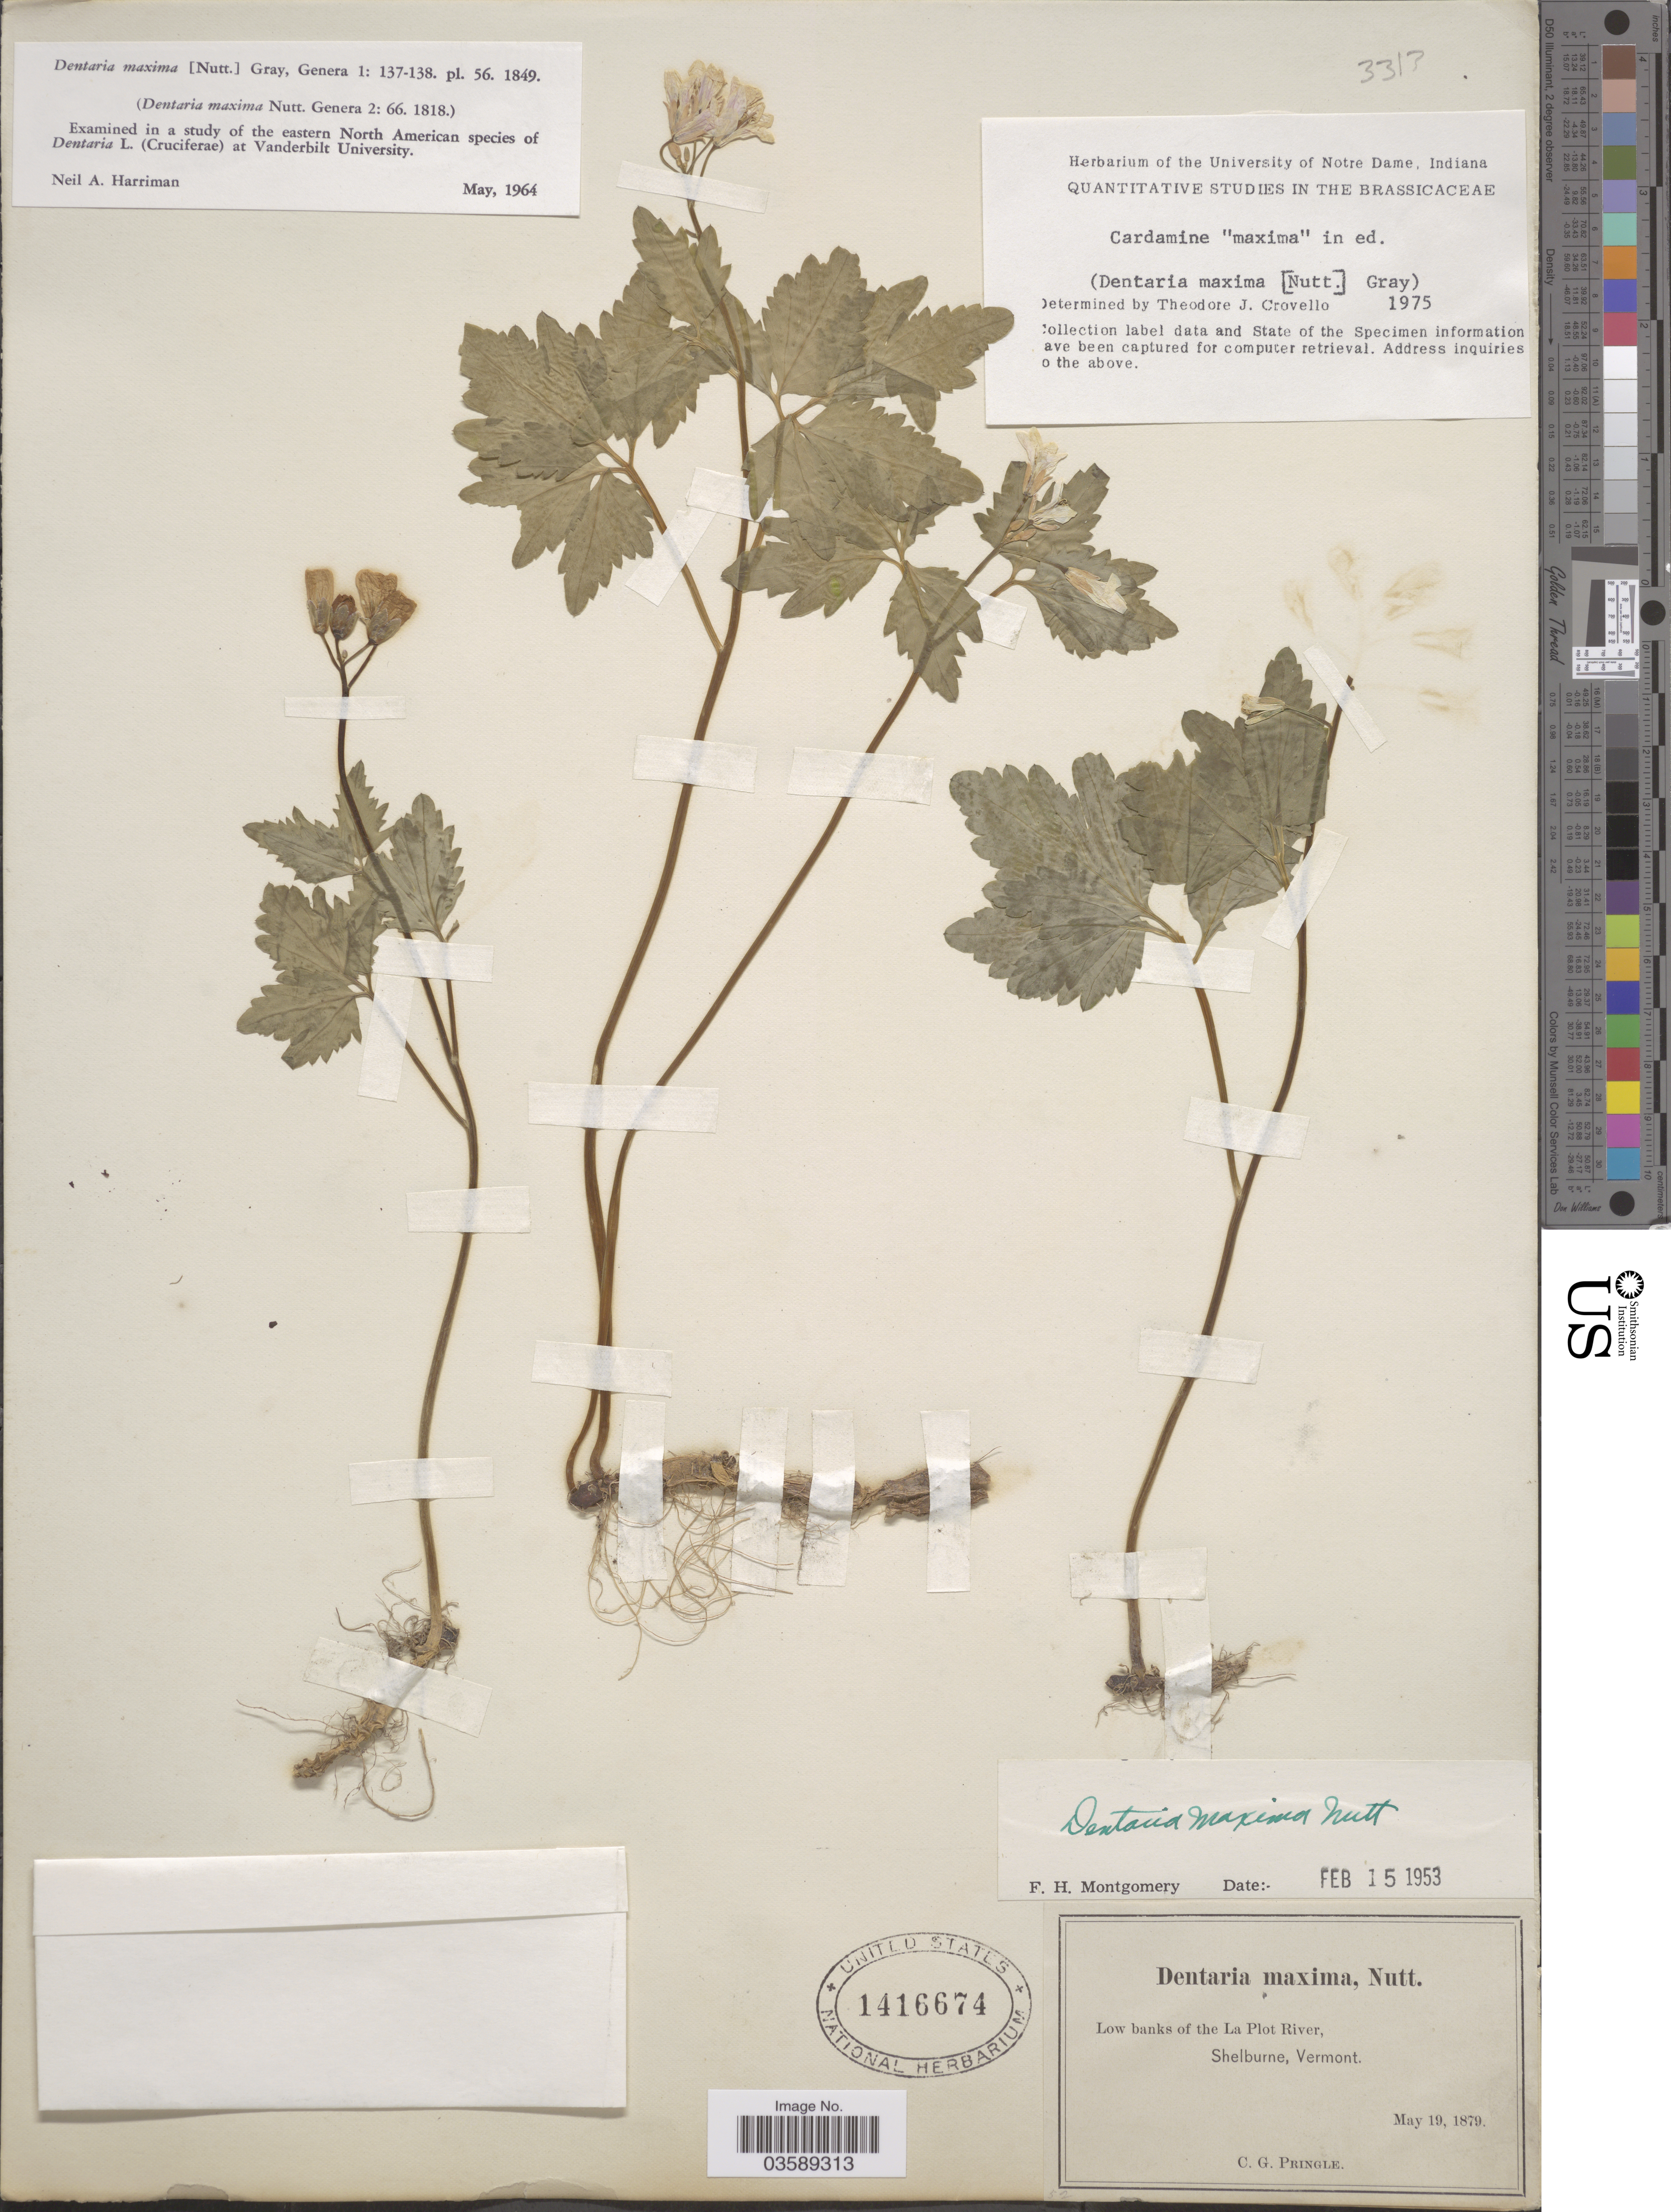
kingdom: Plantae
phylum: Tracheophyta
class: Magnoliopsida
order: Brassicales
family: Brassicaceae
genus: Cardamine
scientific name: Cardamine maxima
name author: (Nutt.) Alph. Wood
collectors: C. G. Pringle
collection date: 1879-05-19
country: United States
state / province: Vermont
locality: Low banks of the La Plot River, Shelburne.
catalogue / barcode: US 1416674